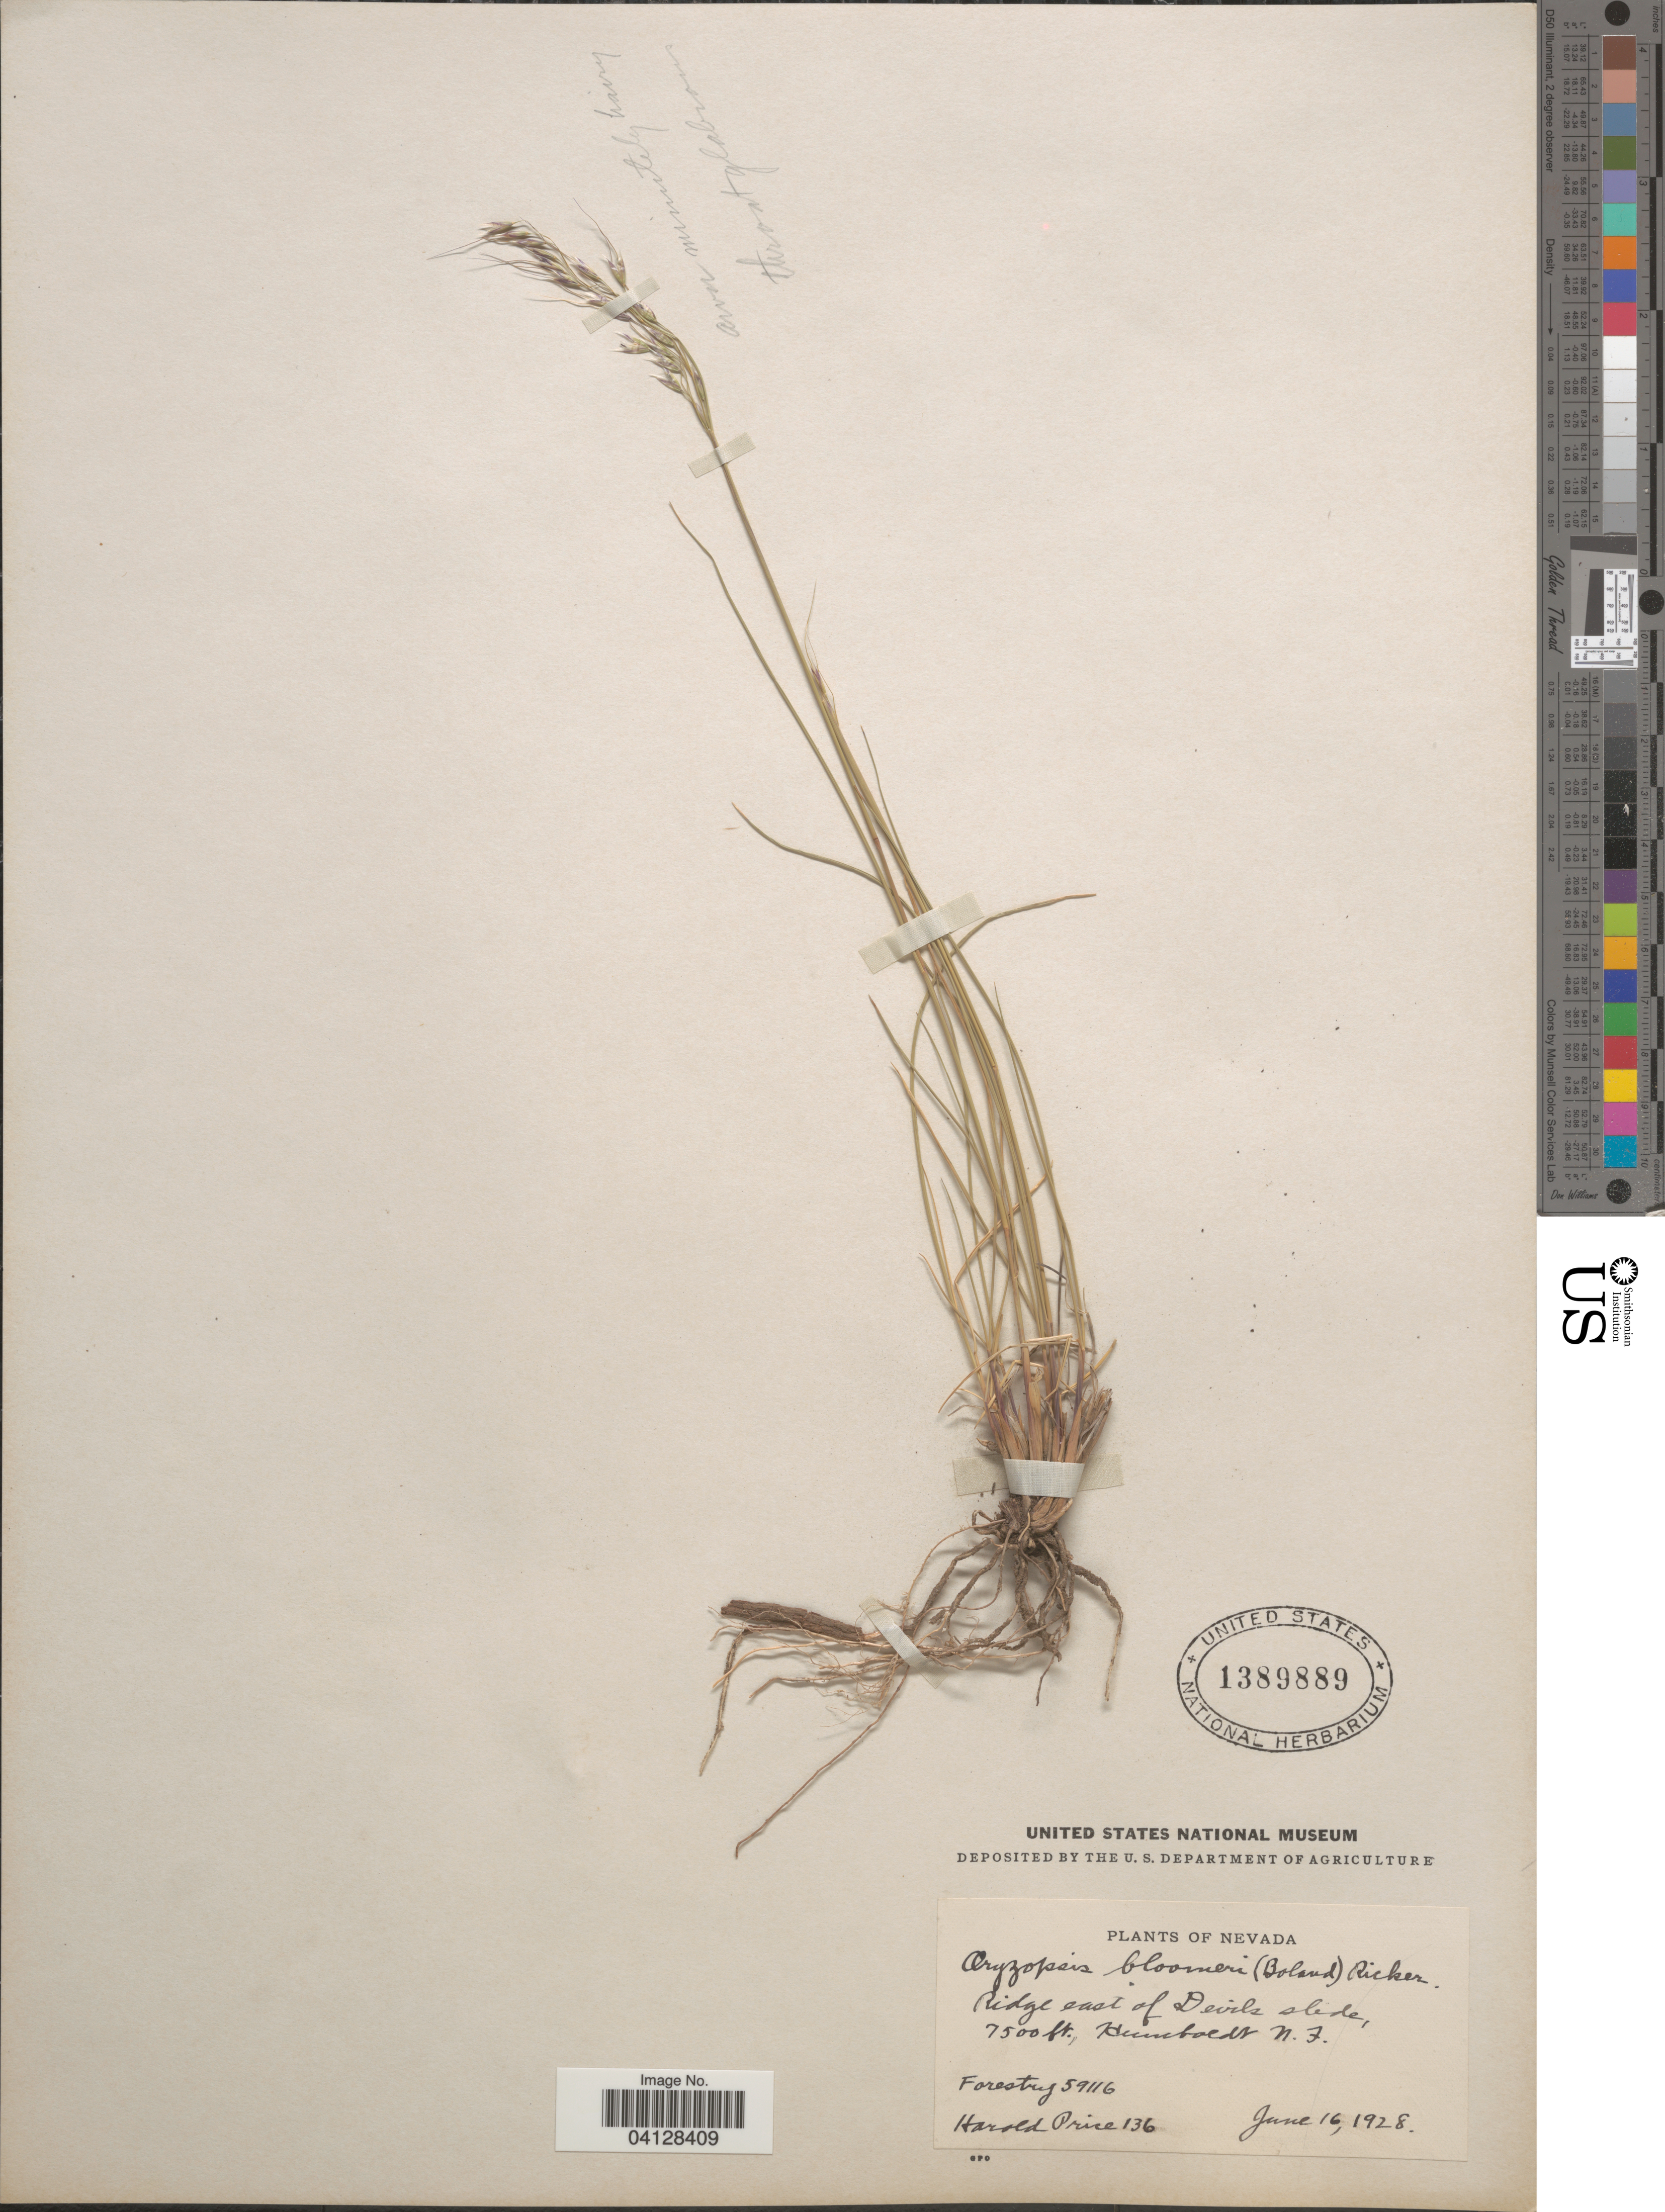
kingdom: Plantae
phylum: Tracheophyta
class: Liliopsida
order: Poales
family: Poaceae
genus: Oryzopsis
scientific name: Oryzopsis bloomeri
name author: (Bol.) Ricker ex Piper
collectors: H. Price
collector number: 136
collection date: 1928-06-16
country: United States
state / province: Nevada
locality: Ridge east of Devils slide. Humboldt N.F.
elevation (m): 2286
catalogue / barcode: US 1389889